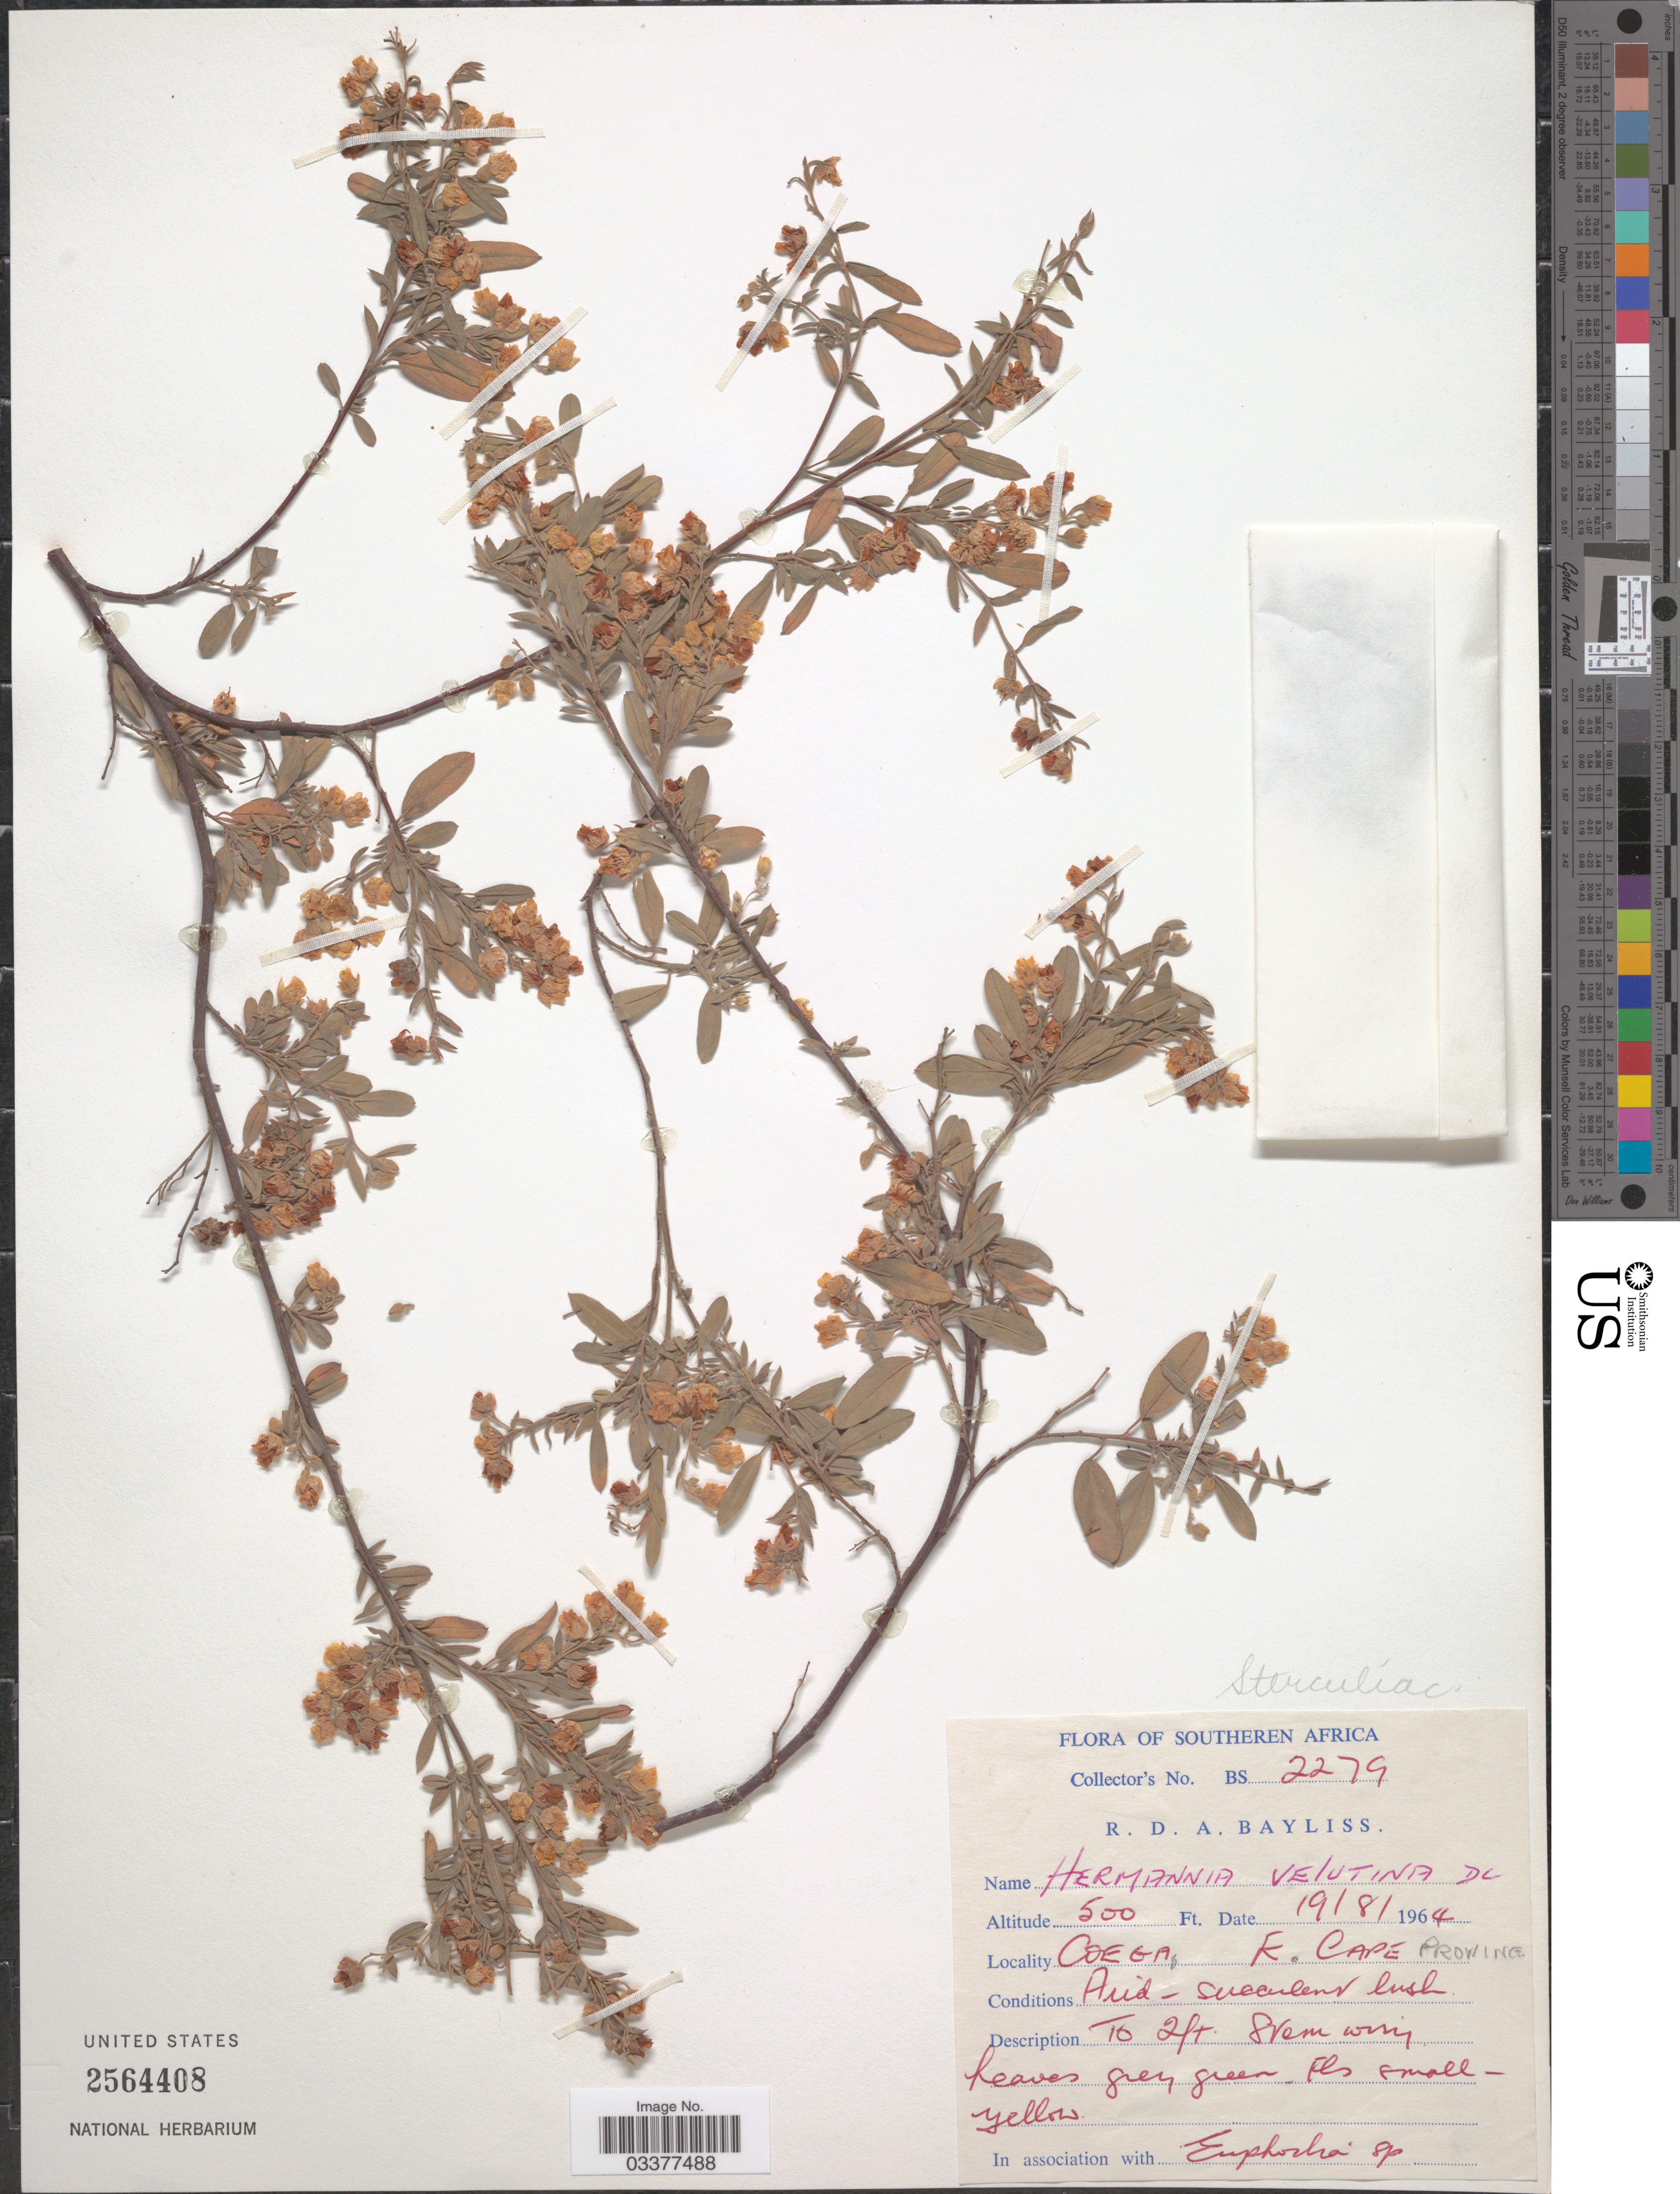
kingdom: Plantae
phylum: Tracheophyta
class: Magnoliopsida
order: Malvales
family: Malvaceae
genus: Hermannia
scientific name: Hermannia velutina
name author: DC.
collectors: R. Bayliss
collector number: BS 2279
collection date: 1964-08-19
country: South Africa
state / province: Eastern Cape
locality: Southeren Africa. Coega, E. Cape Province.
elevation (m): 152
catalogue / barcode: US 2564408